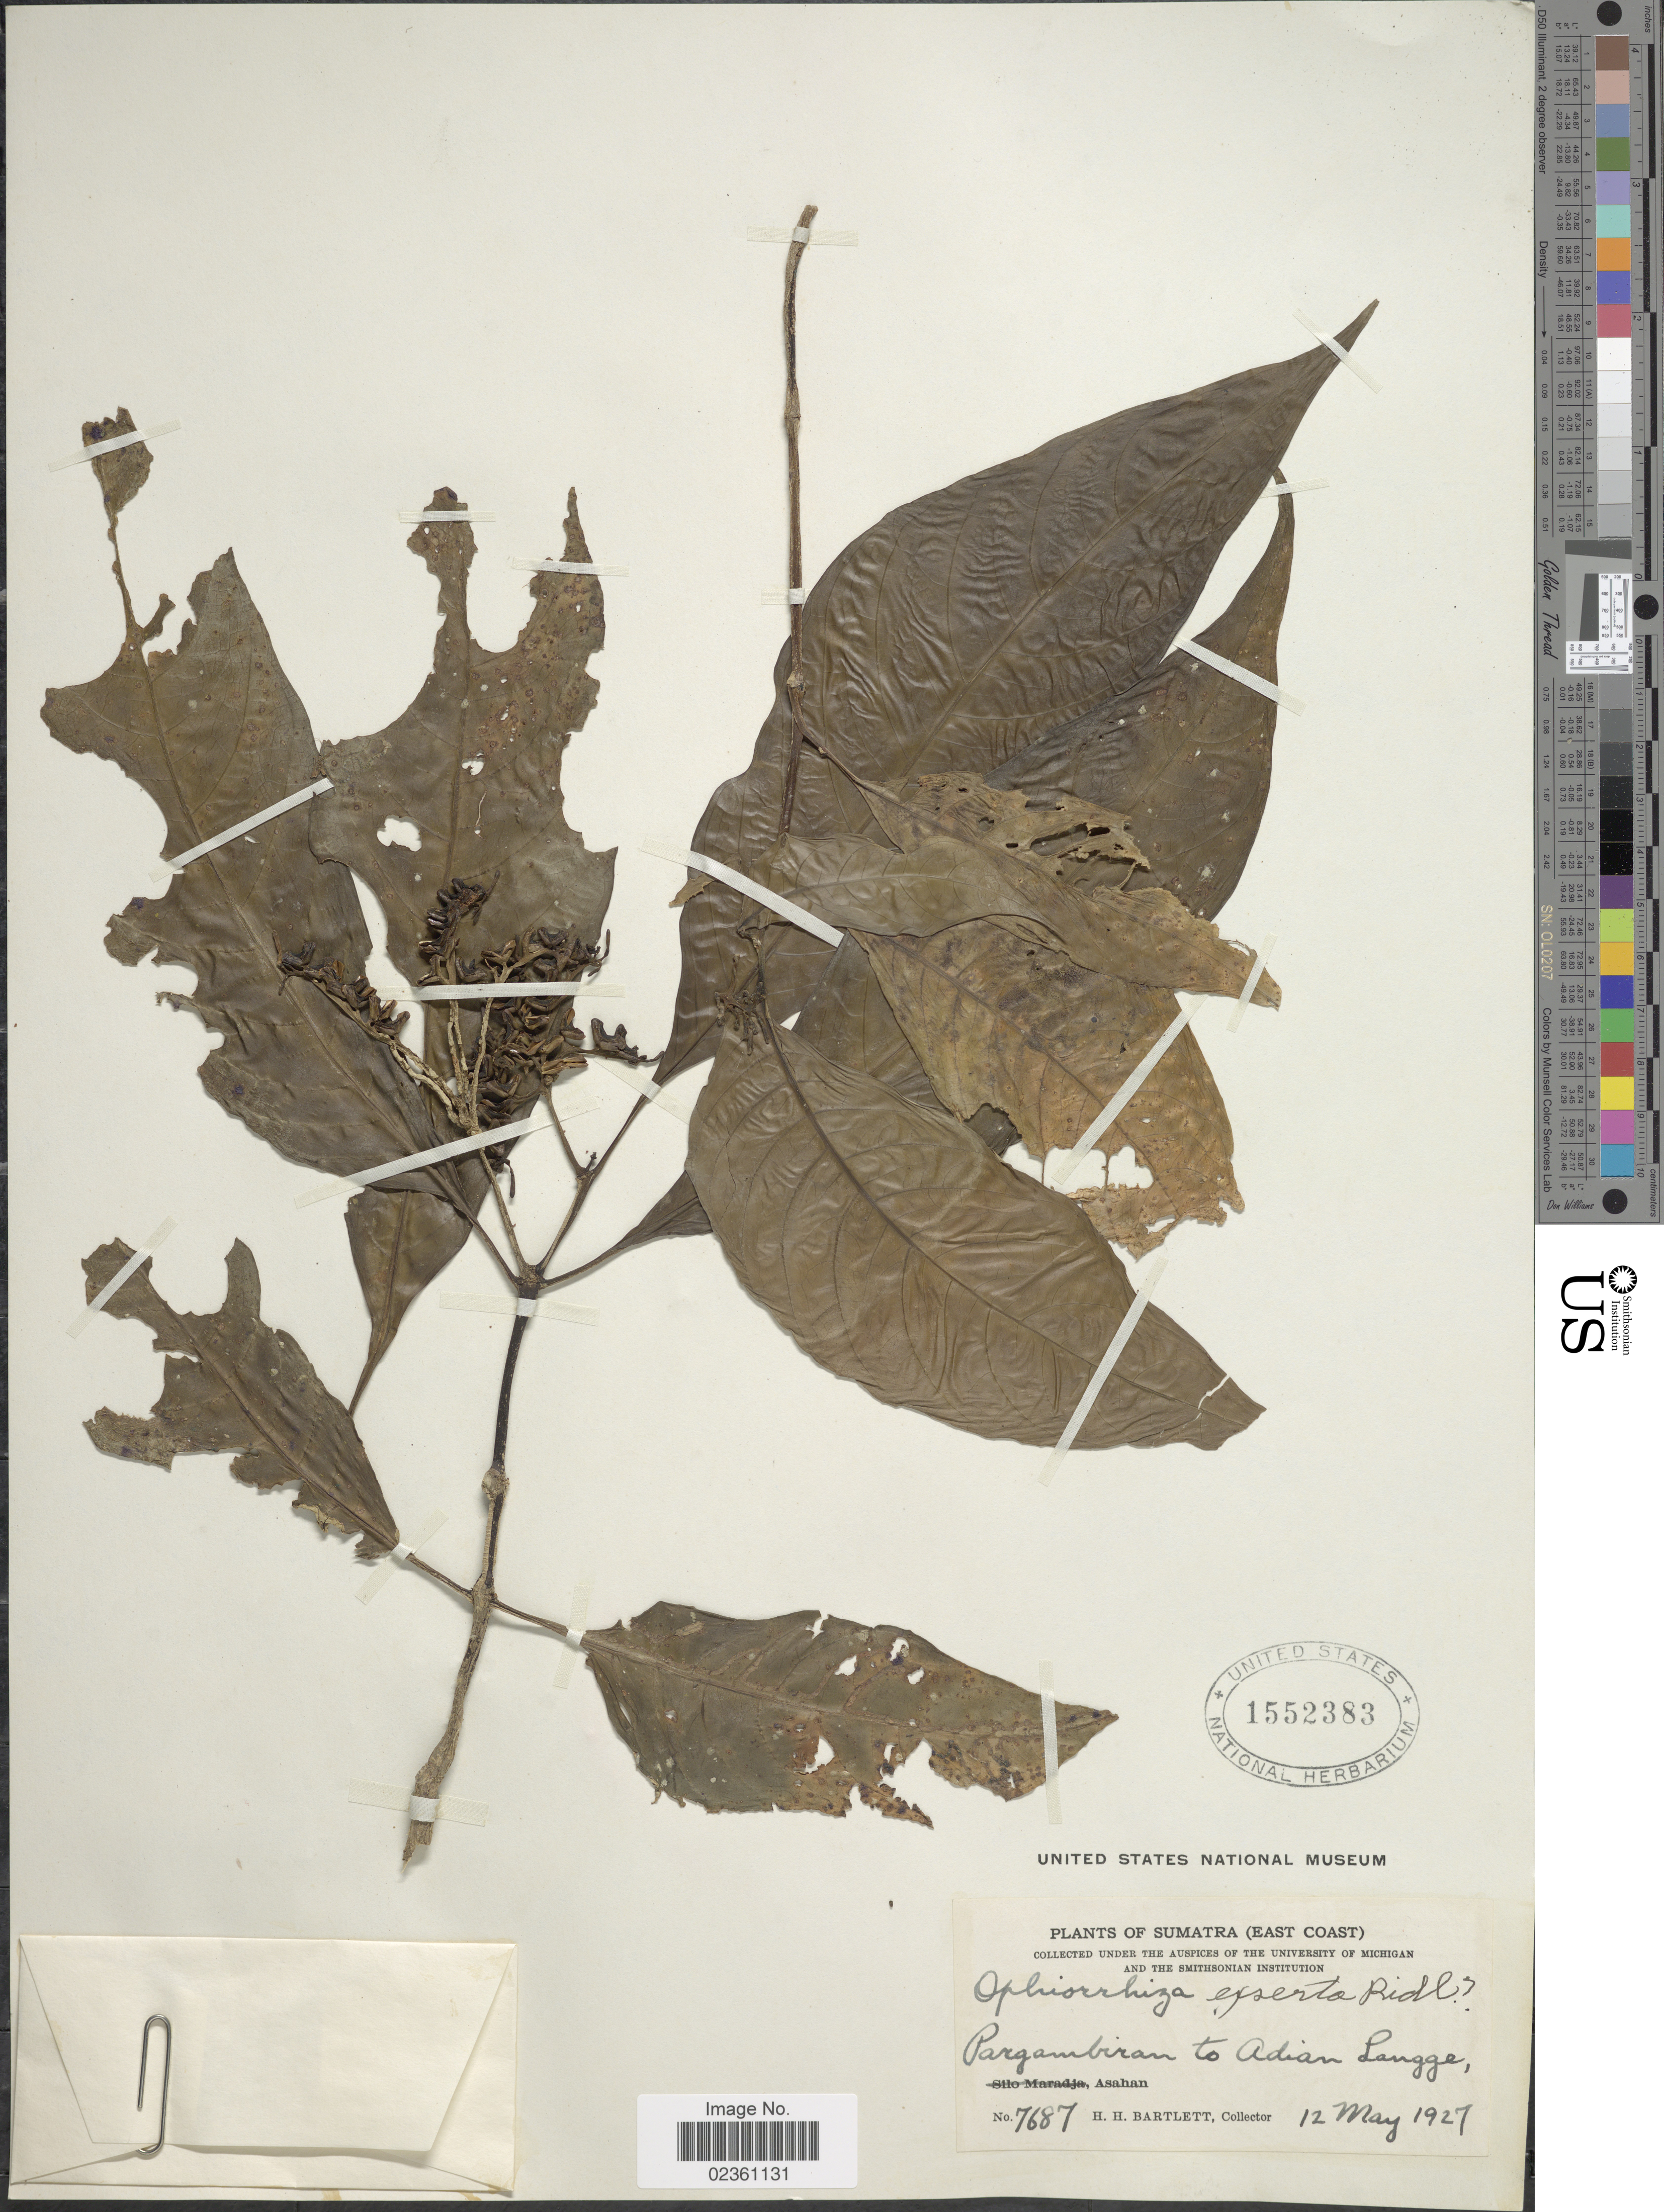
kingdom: Plantae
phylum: Tracheophyta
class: Magnoliopsida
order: Gentianales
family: Rubiaceae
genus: Ophiorrhiza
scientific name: Ophiorrhiza exserta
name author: Ridl.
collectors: H. H. Bartlett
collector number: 7687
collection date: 1927-05-12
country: Indonesia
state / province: Sumatra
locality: (East Coast) Pargambiran to Adian Langge, Asahan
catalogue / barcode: US 1552383